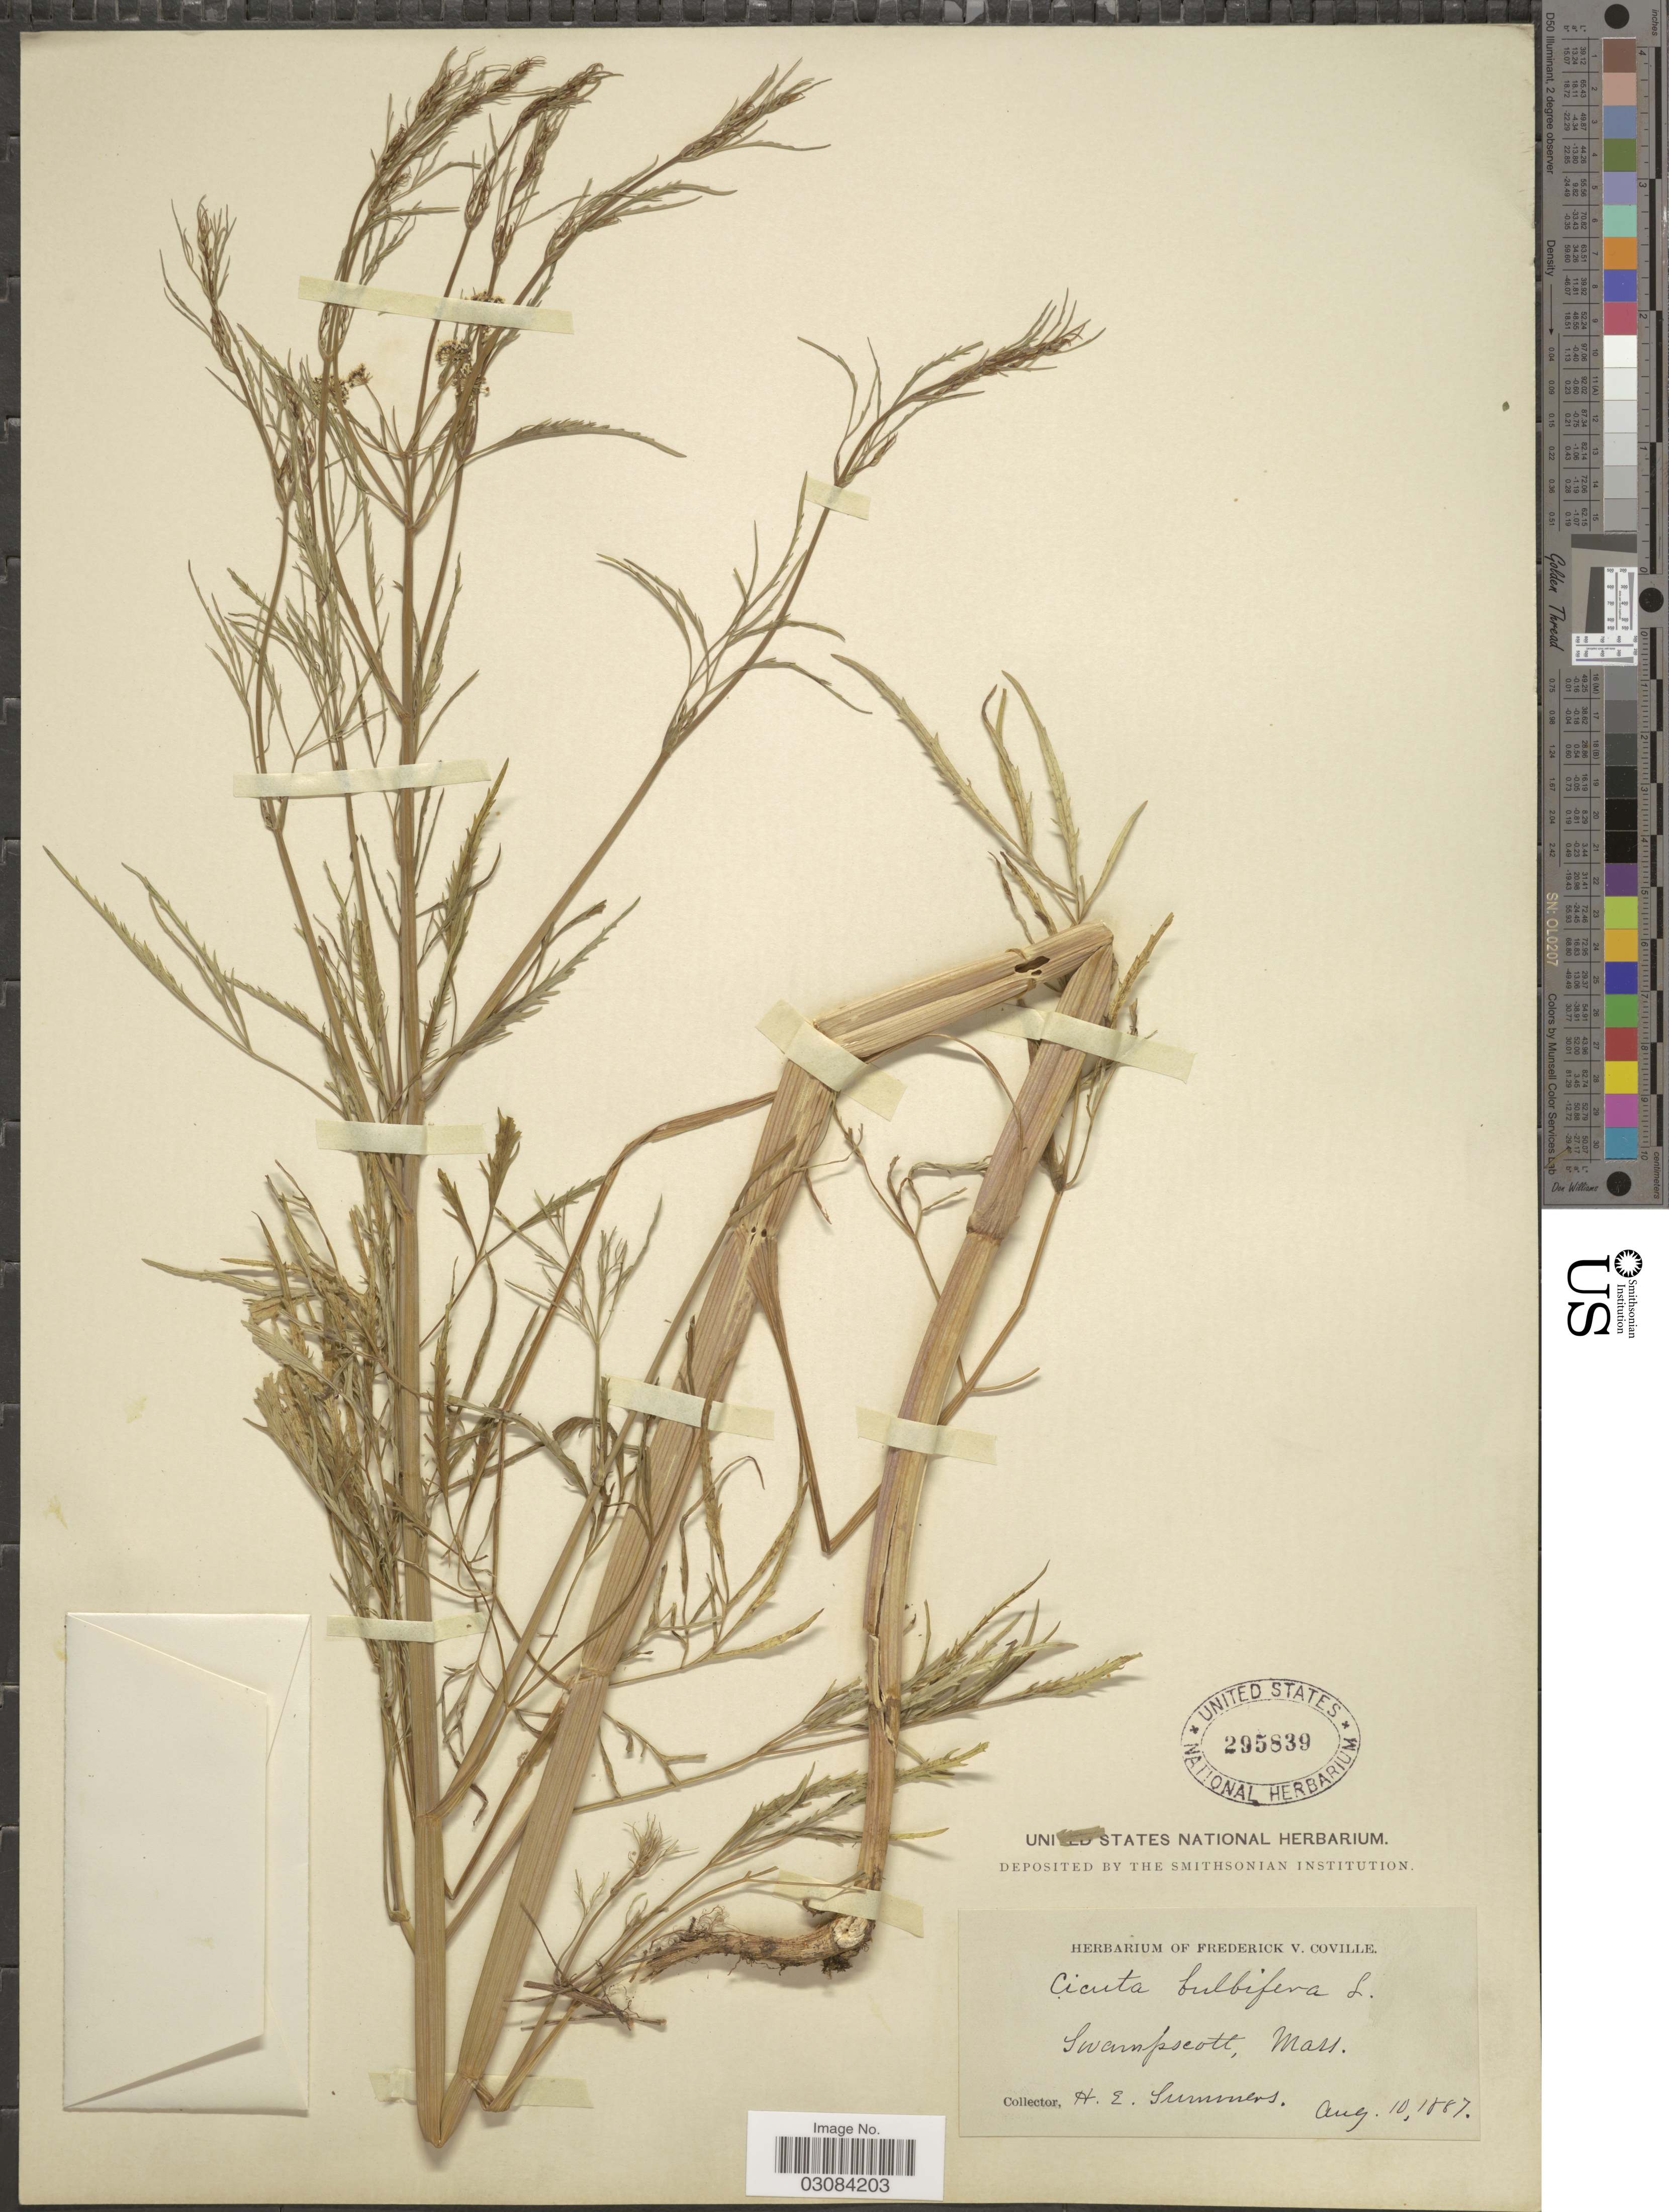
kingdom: Plantae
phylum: Tracheophyta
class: Magnoliopsida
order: Apiales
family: Apiaceae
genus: Cicuta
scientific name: Cicuta bulbifera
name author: L.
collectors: H. Summers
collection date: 1887-08-10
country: United States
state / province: Massachusetts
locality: Swampscott.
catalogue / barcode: US 295839